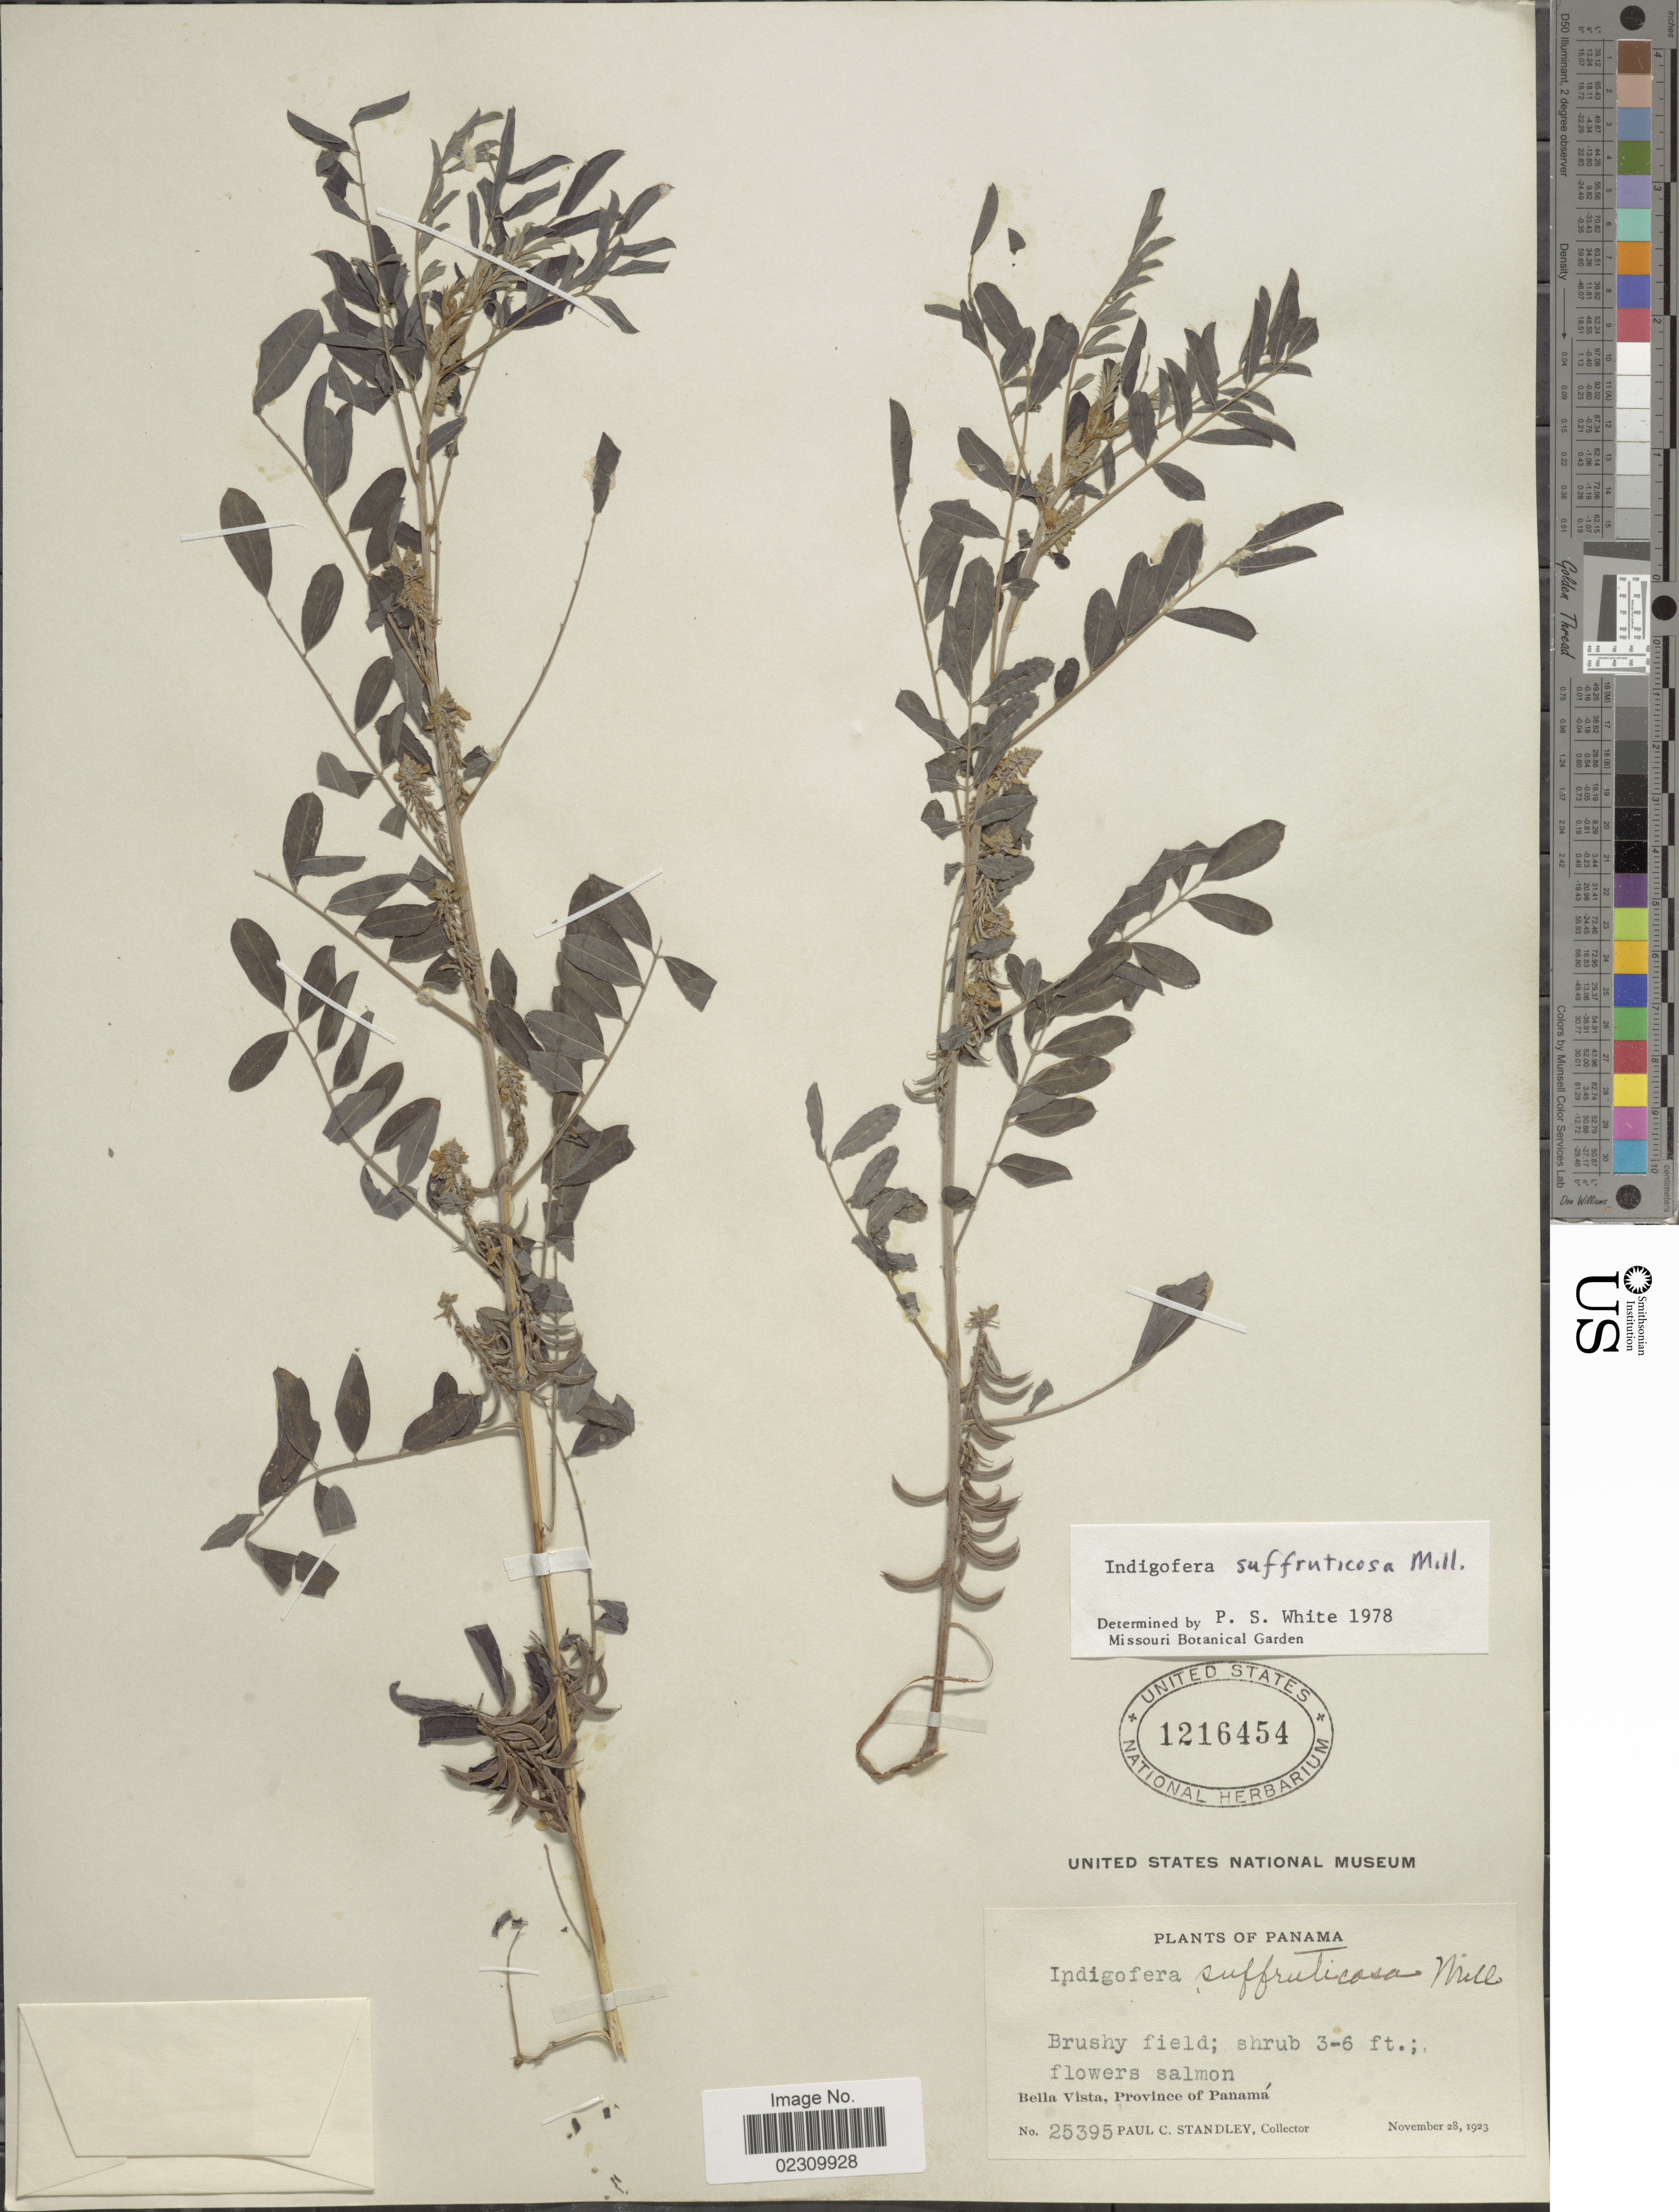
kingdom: Plantae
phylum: Tracheophyta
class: Magnoliopsida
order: Fabales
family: Fabaceae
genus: Indigofera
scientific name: Indigofera suffruticosa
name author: Mill.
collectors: P. C. Standley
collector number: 25395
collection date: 1923-11-28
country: Panama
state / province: Panamá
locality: Bella Vista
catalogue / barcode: US 1216454